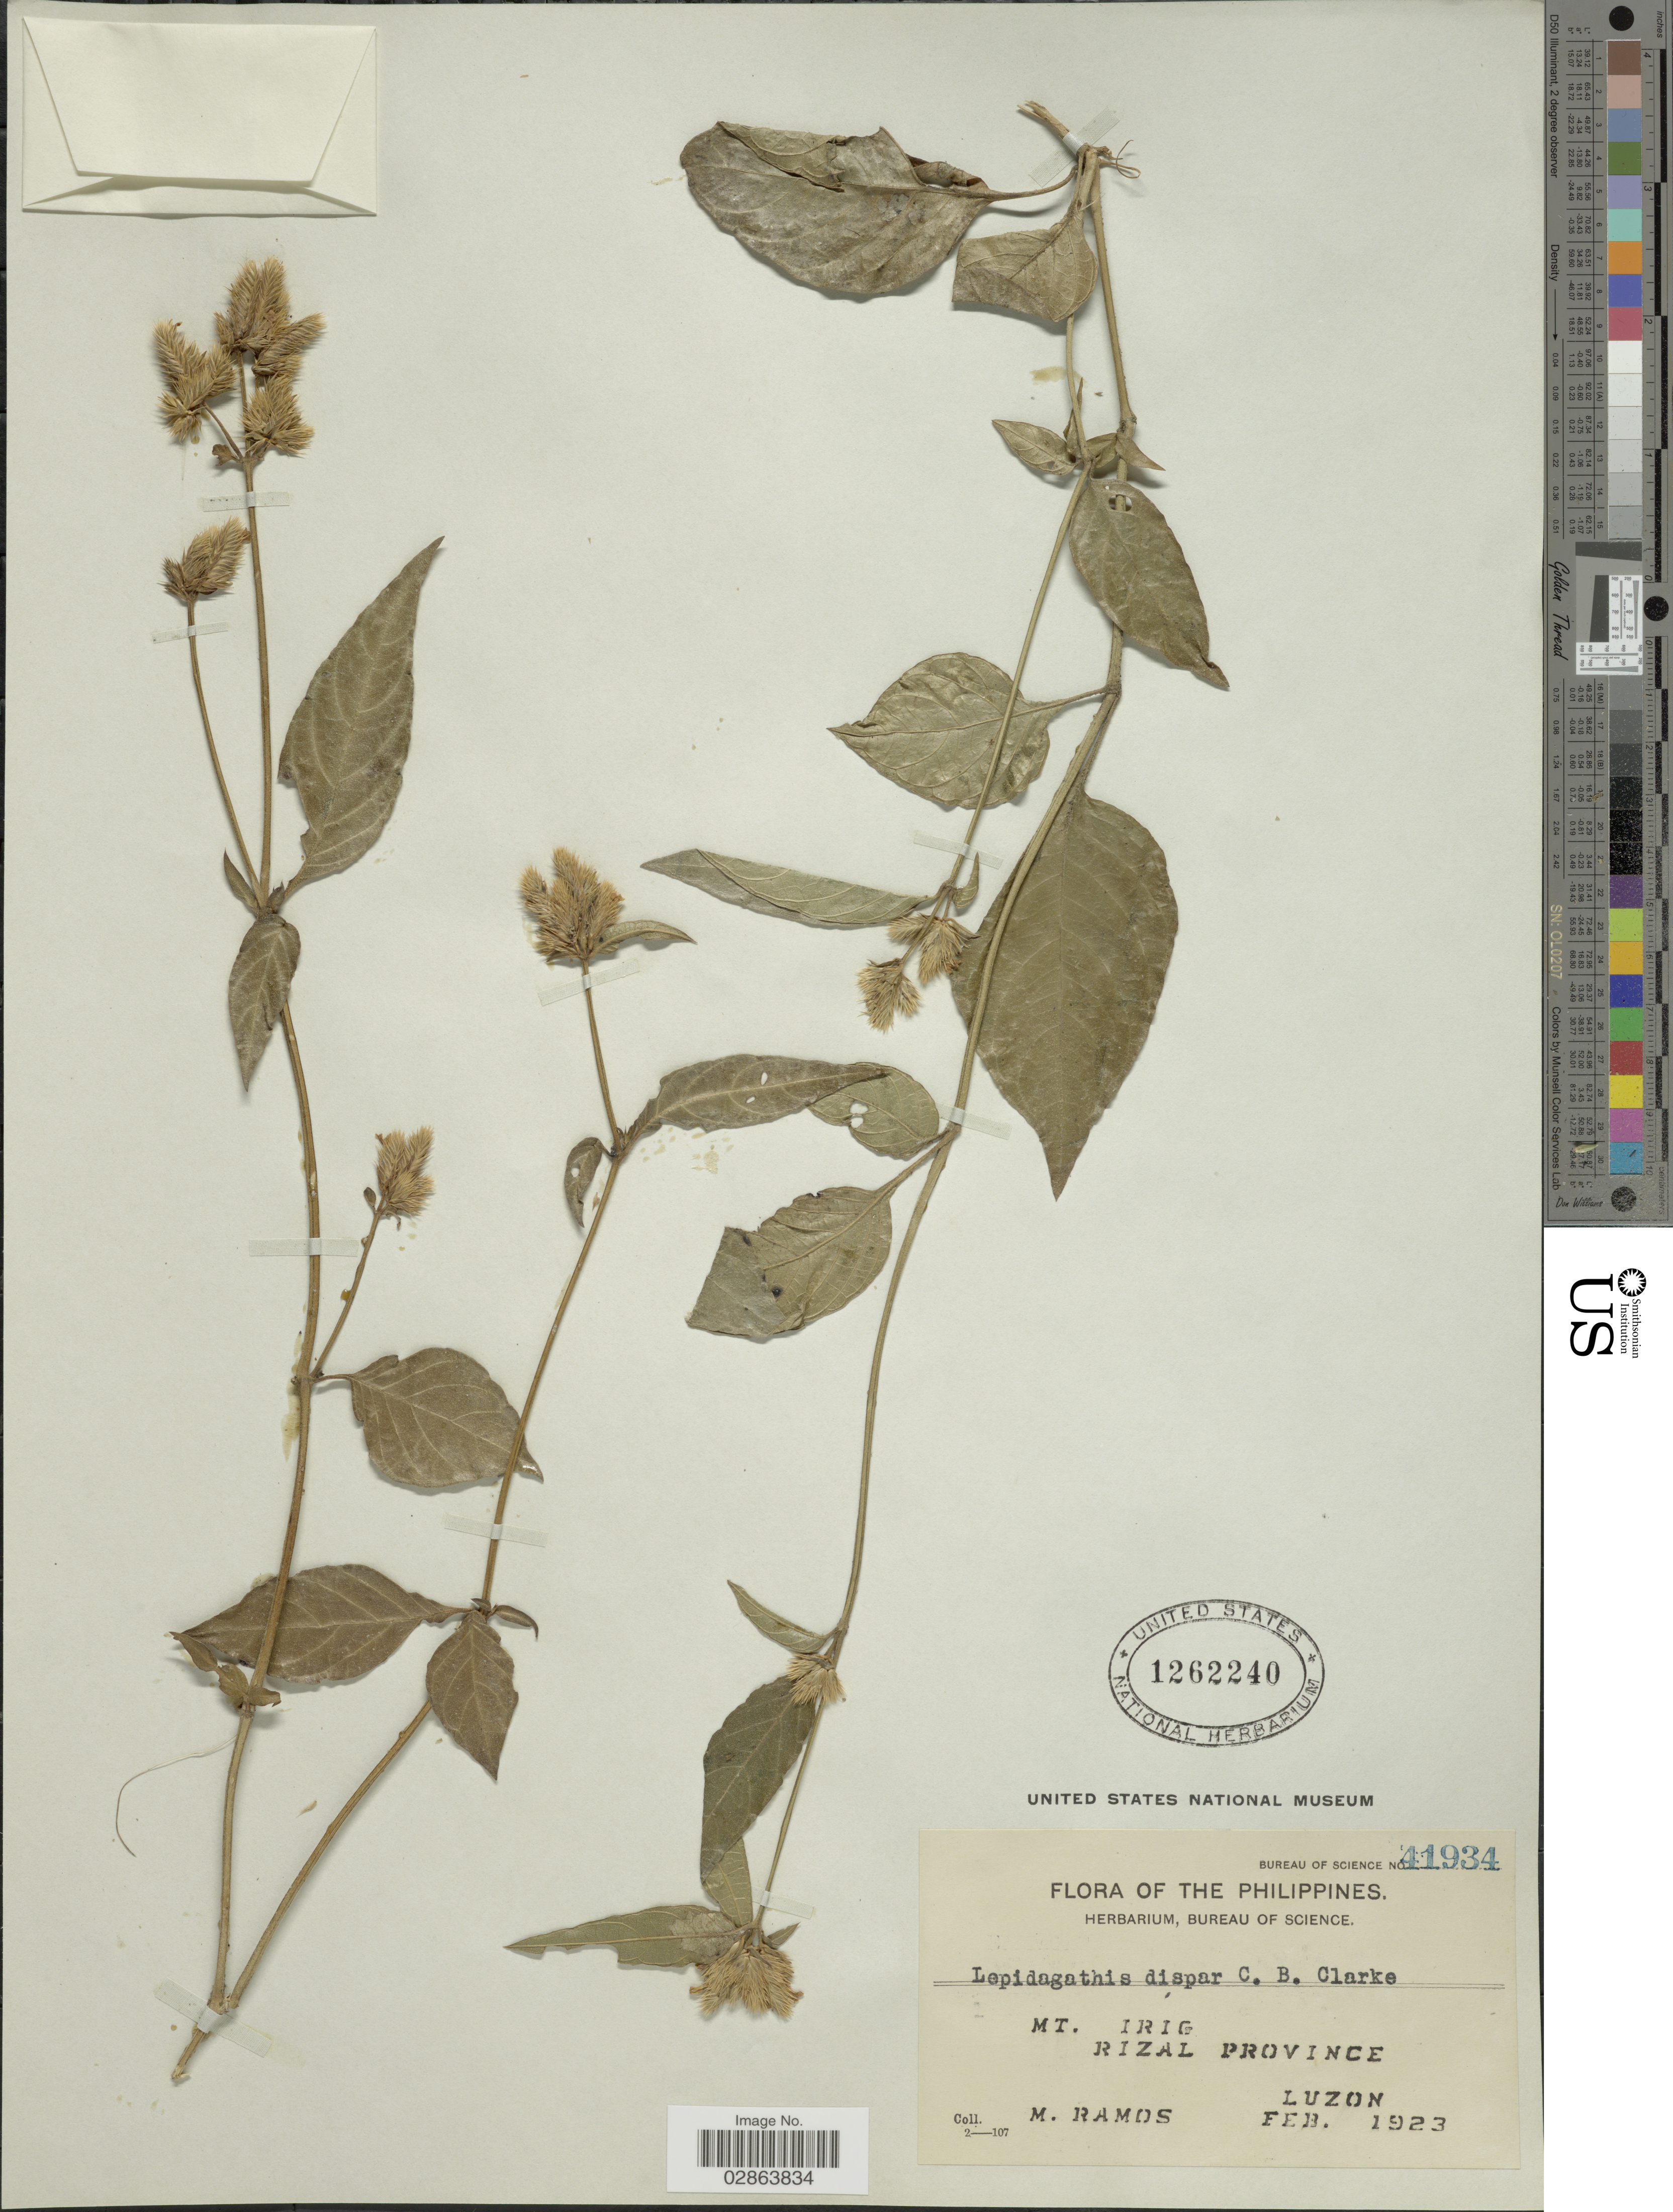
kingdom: Plantae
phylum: Tracheophyta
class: Magnoliopsida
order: Lamiales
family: Acanthaceae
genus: Lepidagathis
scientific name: Lepidagathis dispar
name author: C.B. Clarke ex Merr. & Merritt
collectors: M. Ramos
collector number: Bureau of Science 41934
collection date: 1923-02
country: Philippines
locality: Mt. Irig, Rizal Province.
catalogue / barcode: US 1262240